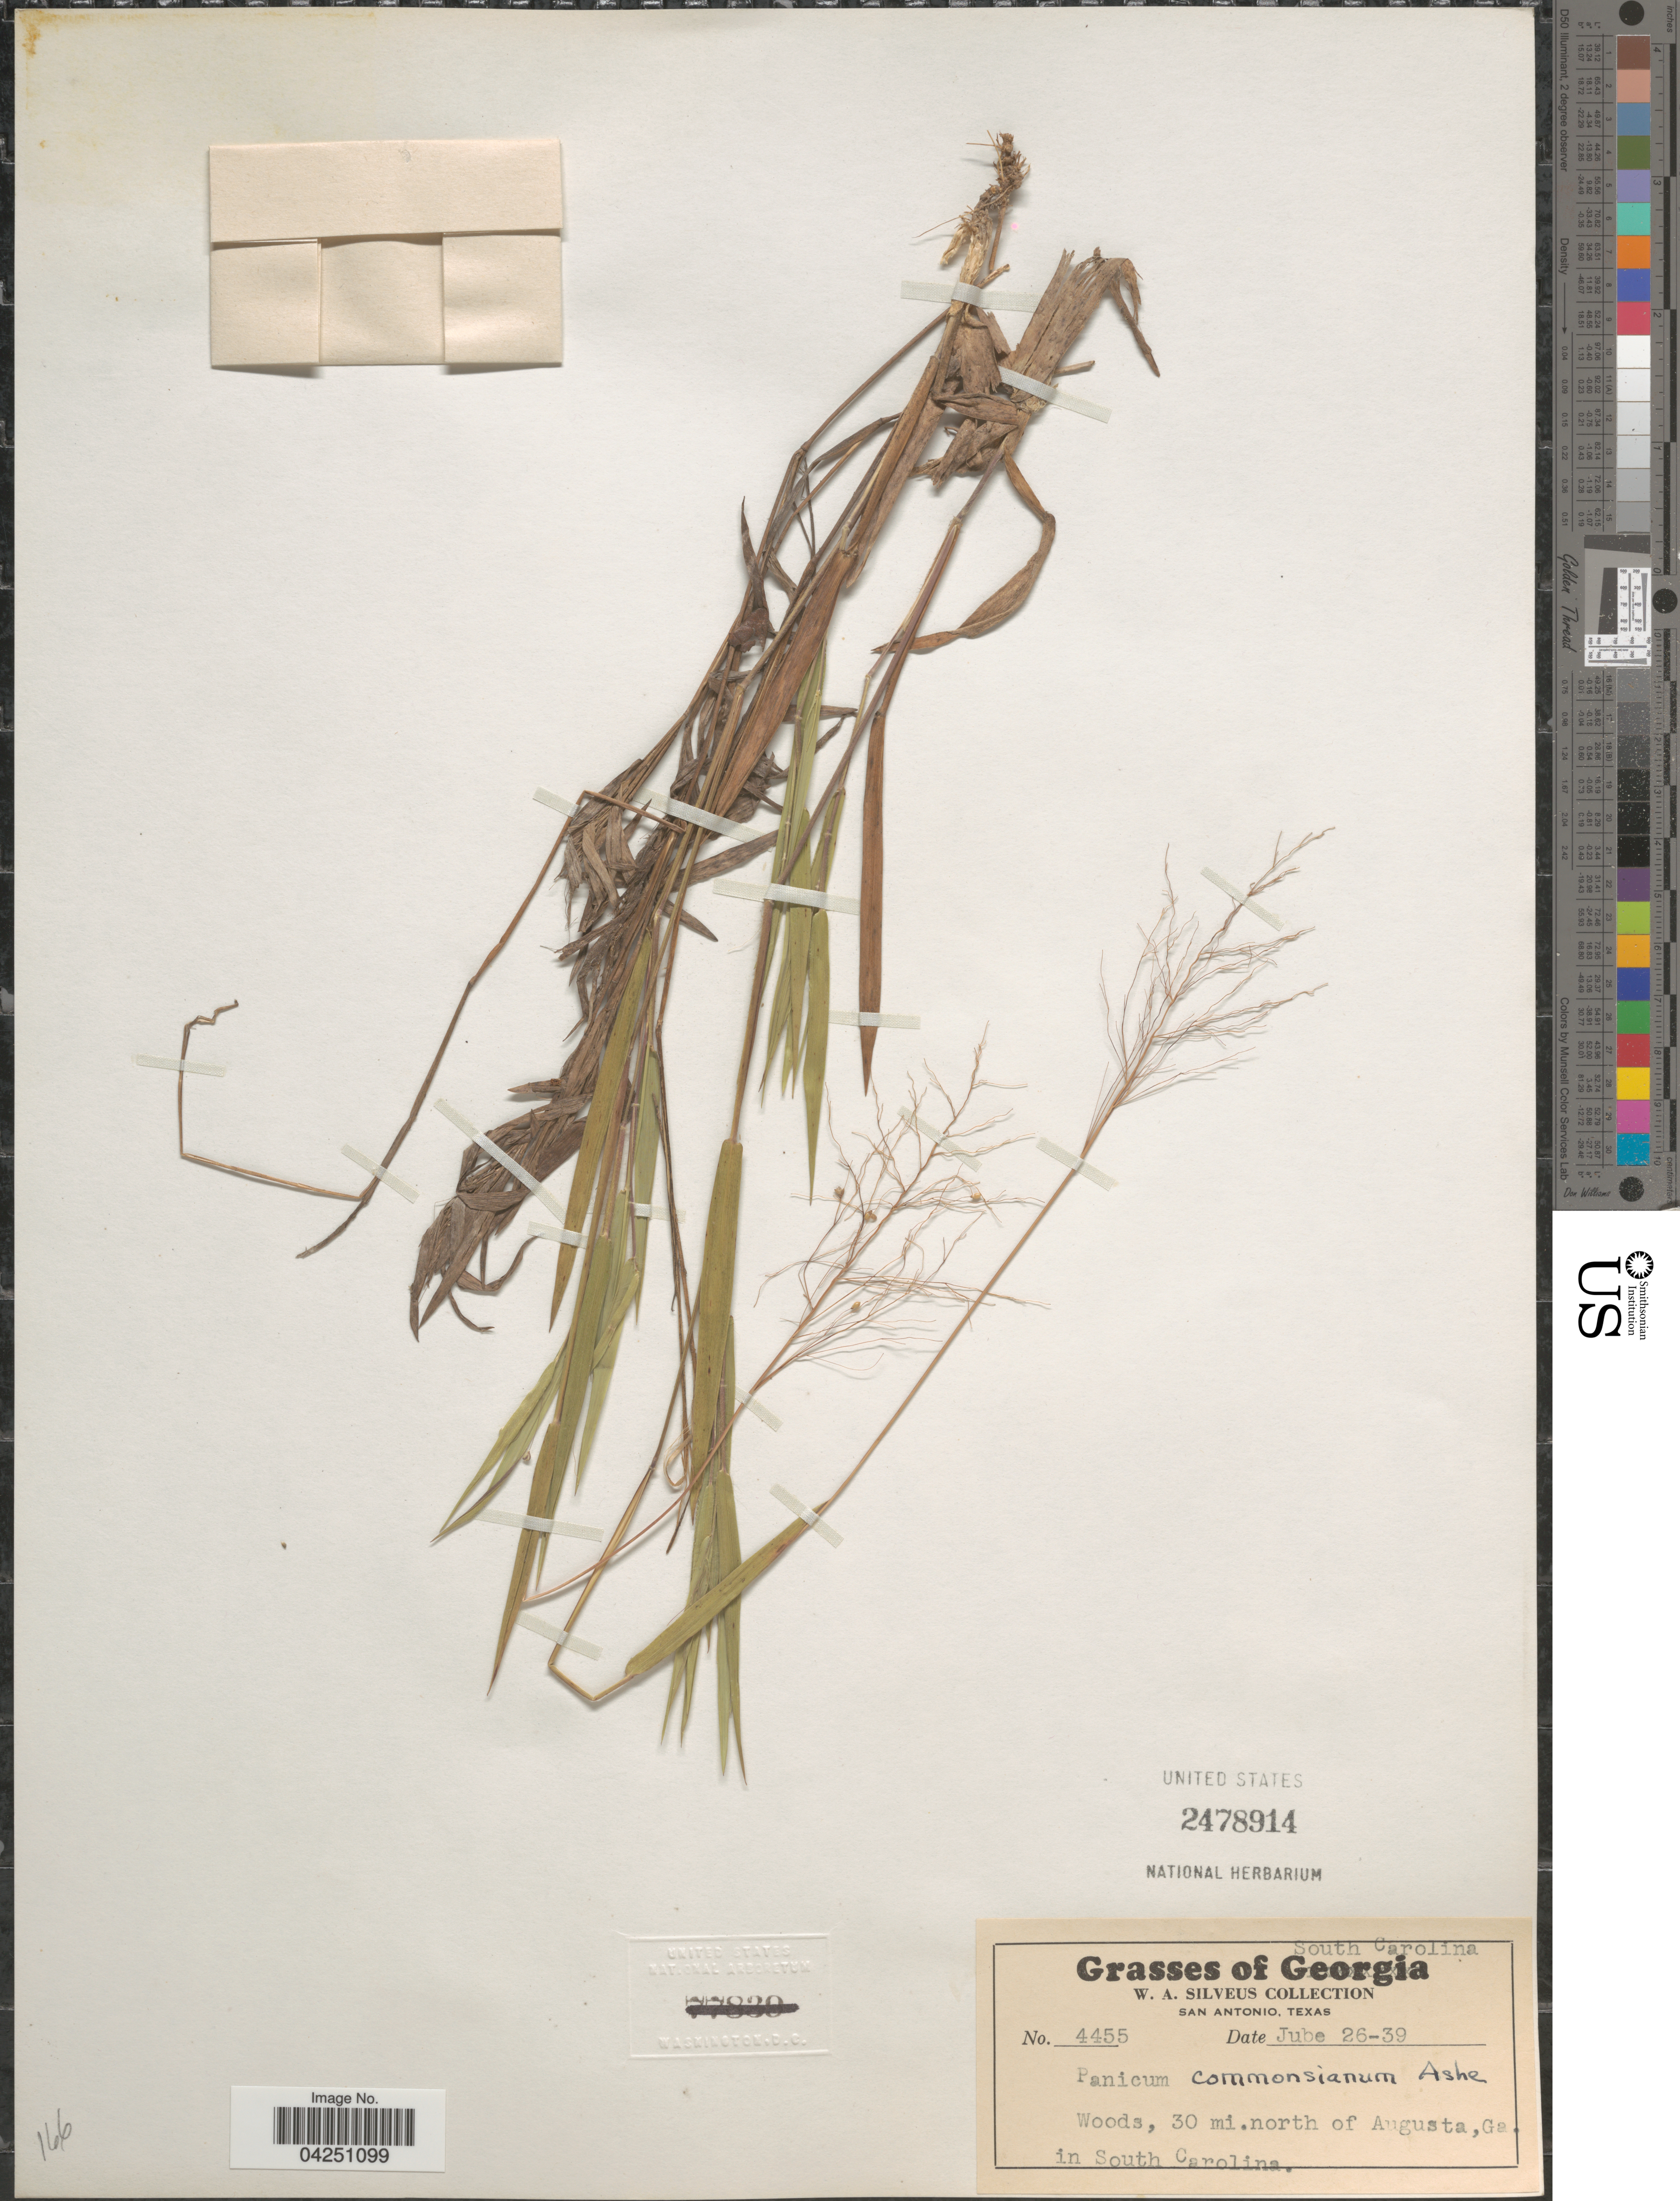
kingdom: Plantae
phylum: Tracheophyta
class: Liliopsida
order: Poales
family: Poaceae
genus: Dichanthelium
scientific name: Dichanthelium acuminatum var. acuminatum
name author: (Sw.) Gould & C.A. Clark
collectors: W. Silveus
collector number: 4455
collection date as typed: Transcribed d/m/y: 26/6/39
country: United States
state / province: South Carolina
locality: Woods, 30 mi.north of Augusta, Ga. in South Carolina.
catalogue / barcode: US 2478914